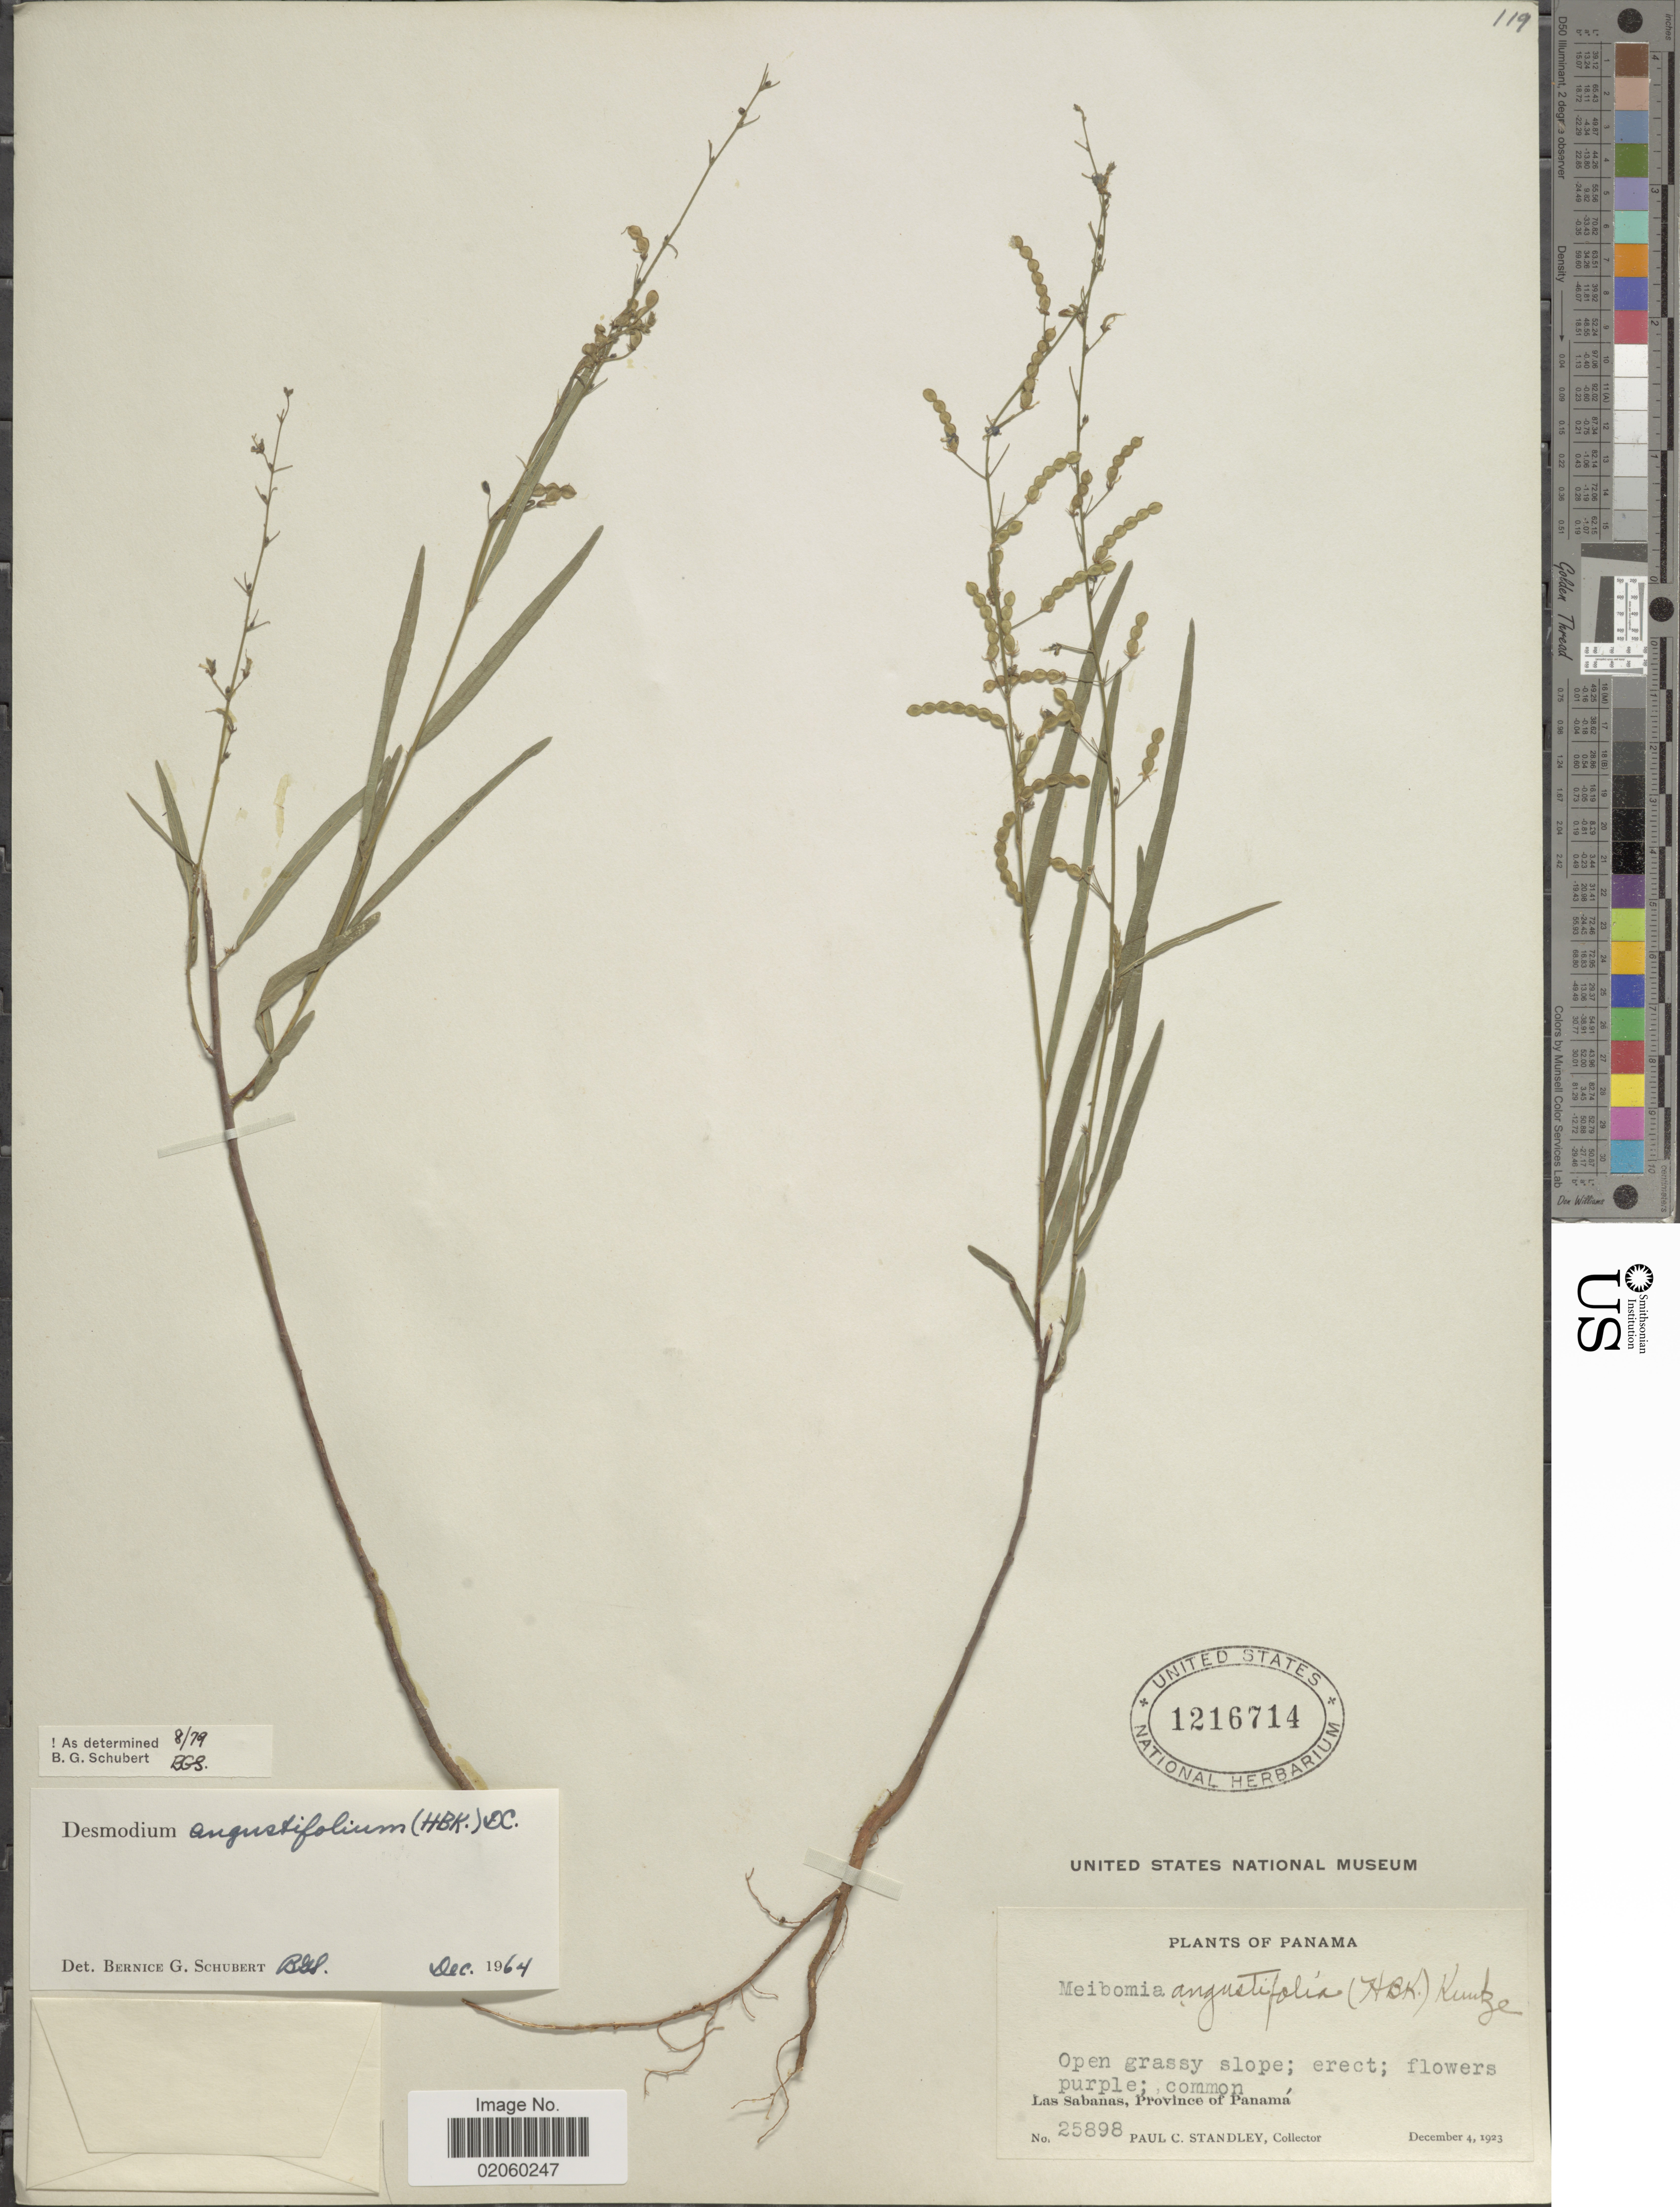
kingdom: Plantae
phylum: Tracheophyta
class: Magnoliopsida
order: Fabales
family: Fabaceae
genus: Desmodium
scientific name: Desmodium angustifolium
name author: (Kunth) DC.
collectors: P. C. Standley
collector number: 25898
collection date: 1923-12-04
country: Panama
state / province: Panamá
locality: Las Sabanas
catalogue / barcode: US 1216714